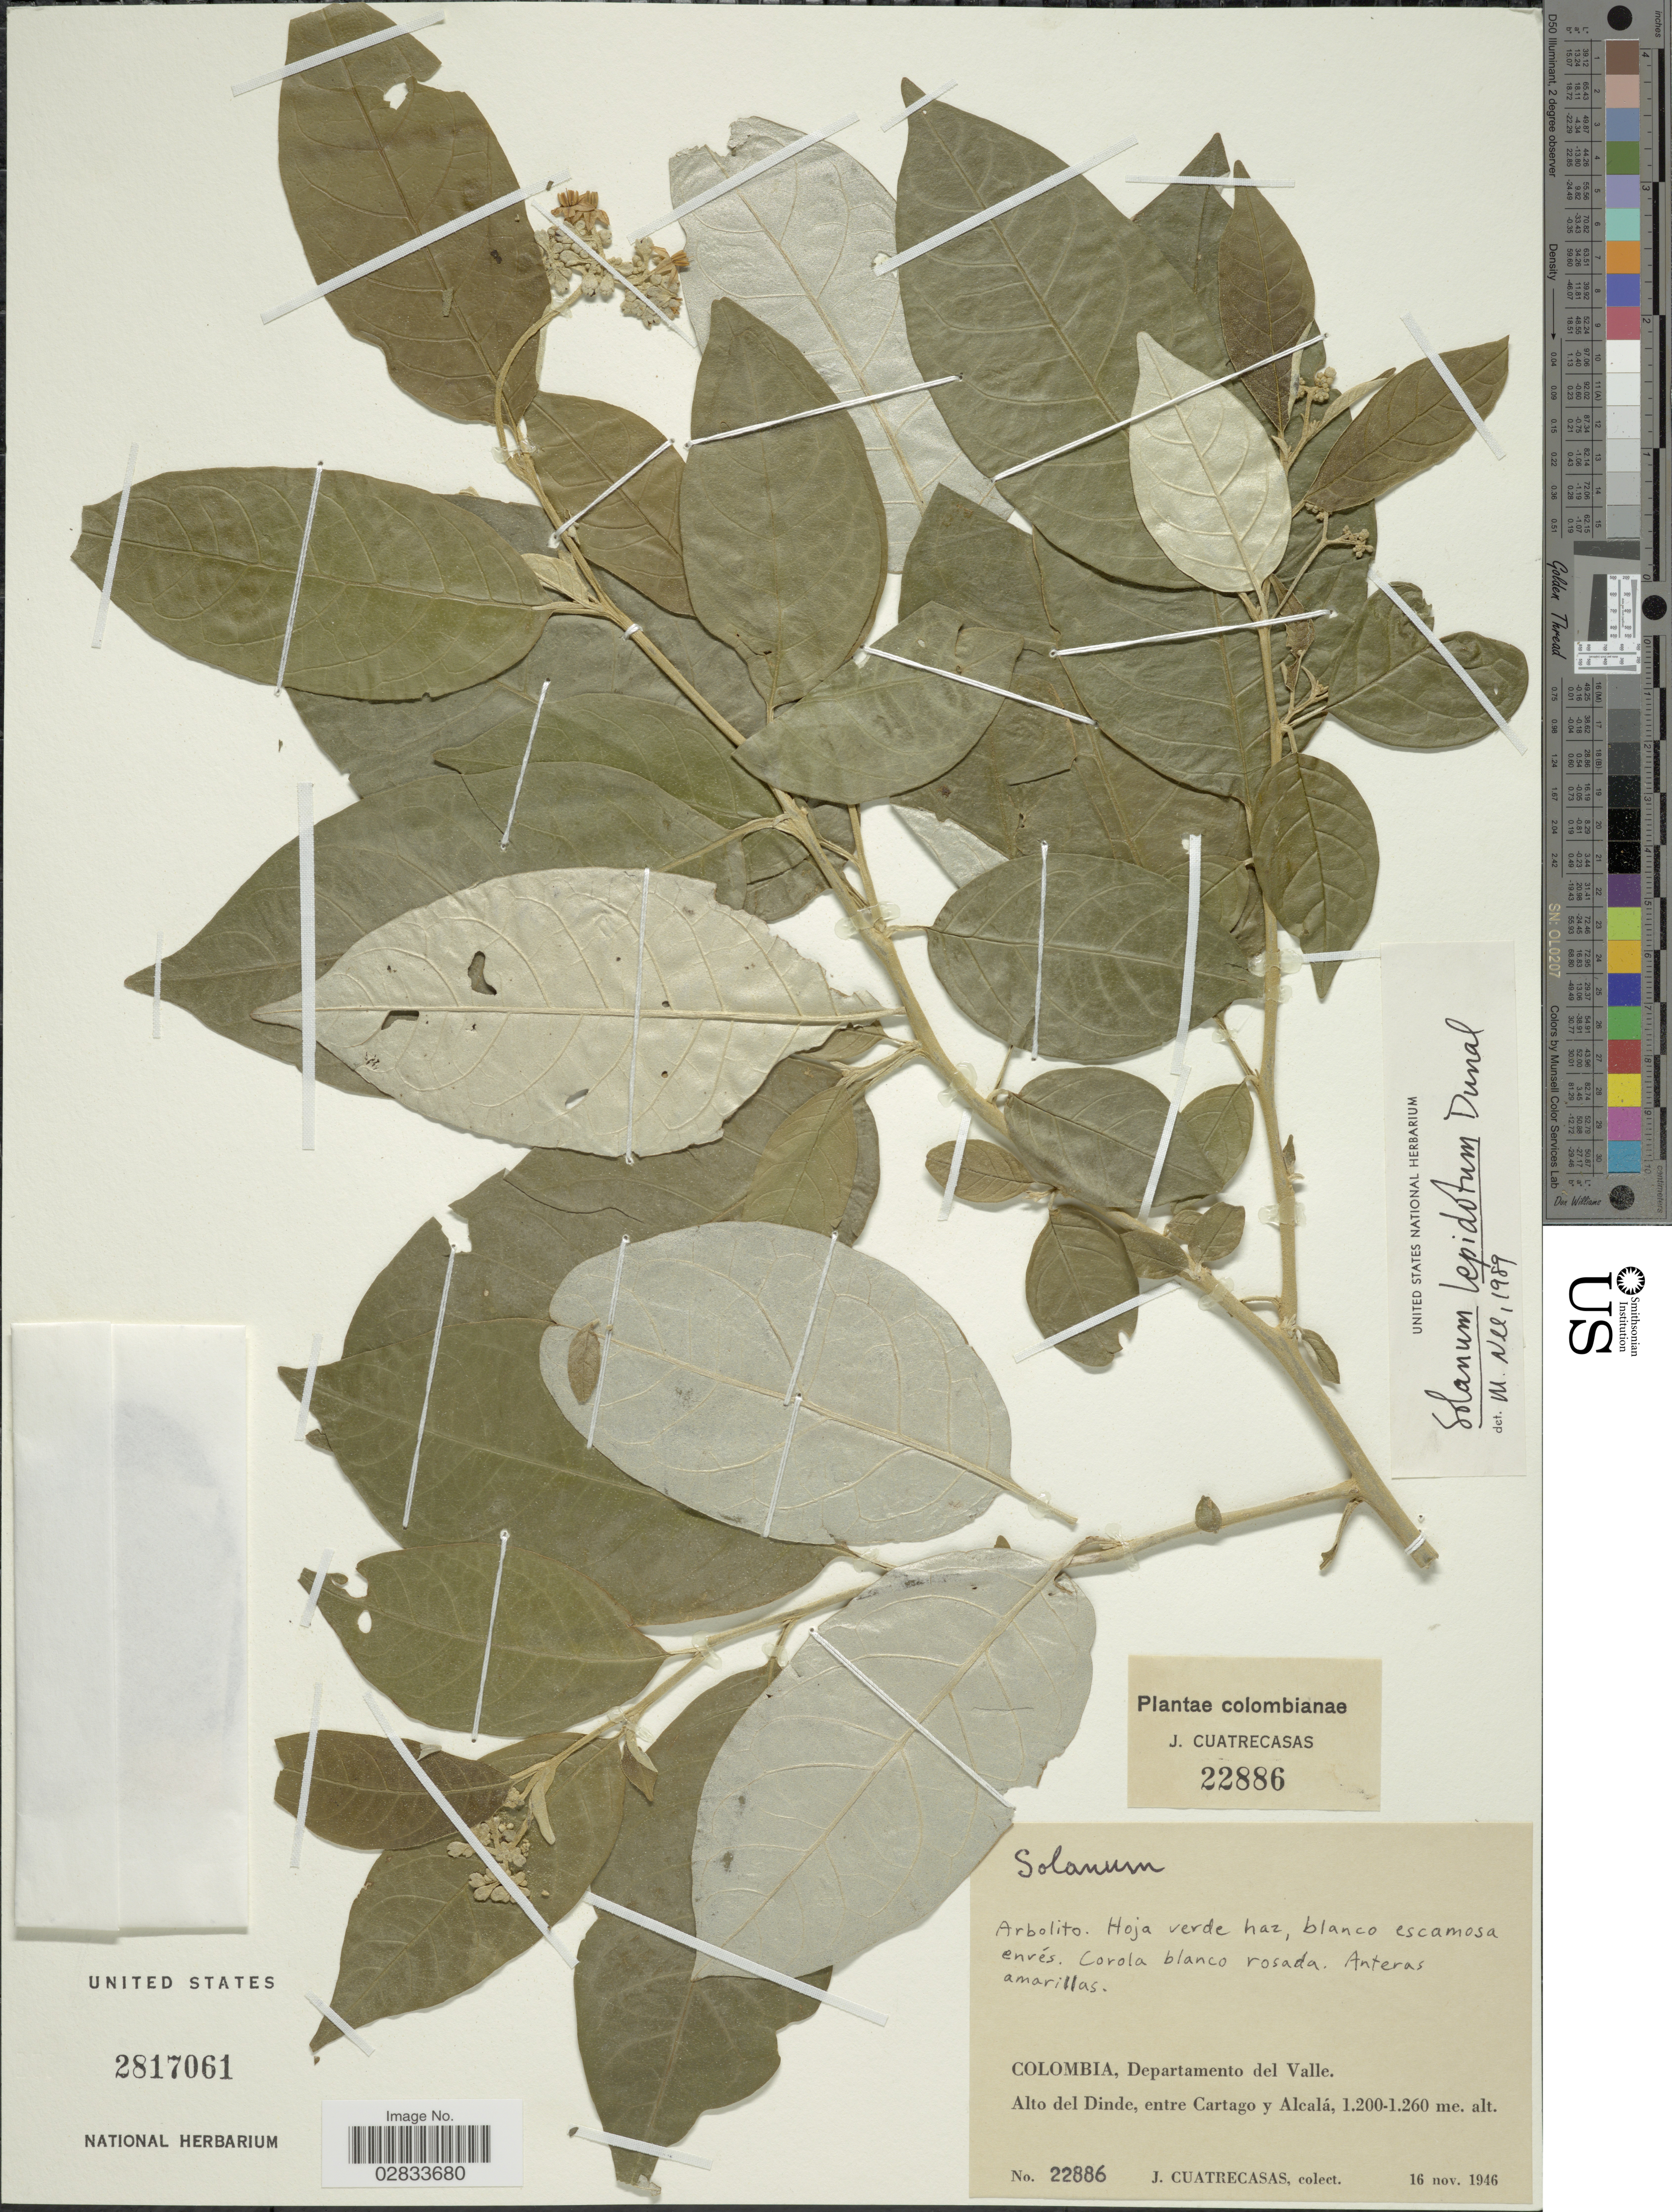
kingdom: Plantae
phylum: Tracheophyta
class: Magnoliopsida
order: Solanales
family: Solanaceae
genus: Solanum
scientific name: Solanum lepidotum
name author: Humb. & Bonpl. ex Dunal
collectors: J. Cuatrecasas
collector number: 22886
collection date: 1946-11-16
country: Colombia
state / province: Valle del Cauca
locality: Departamento del Valle, Alto del Dinde, entre Cartago y Alcalá.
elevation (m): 1200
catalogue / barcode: US 2817061